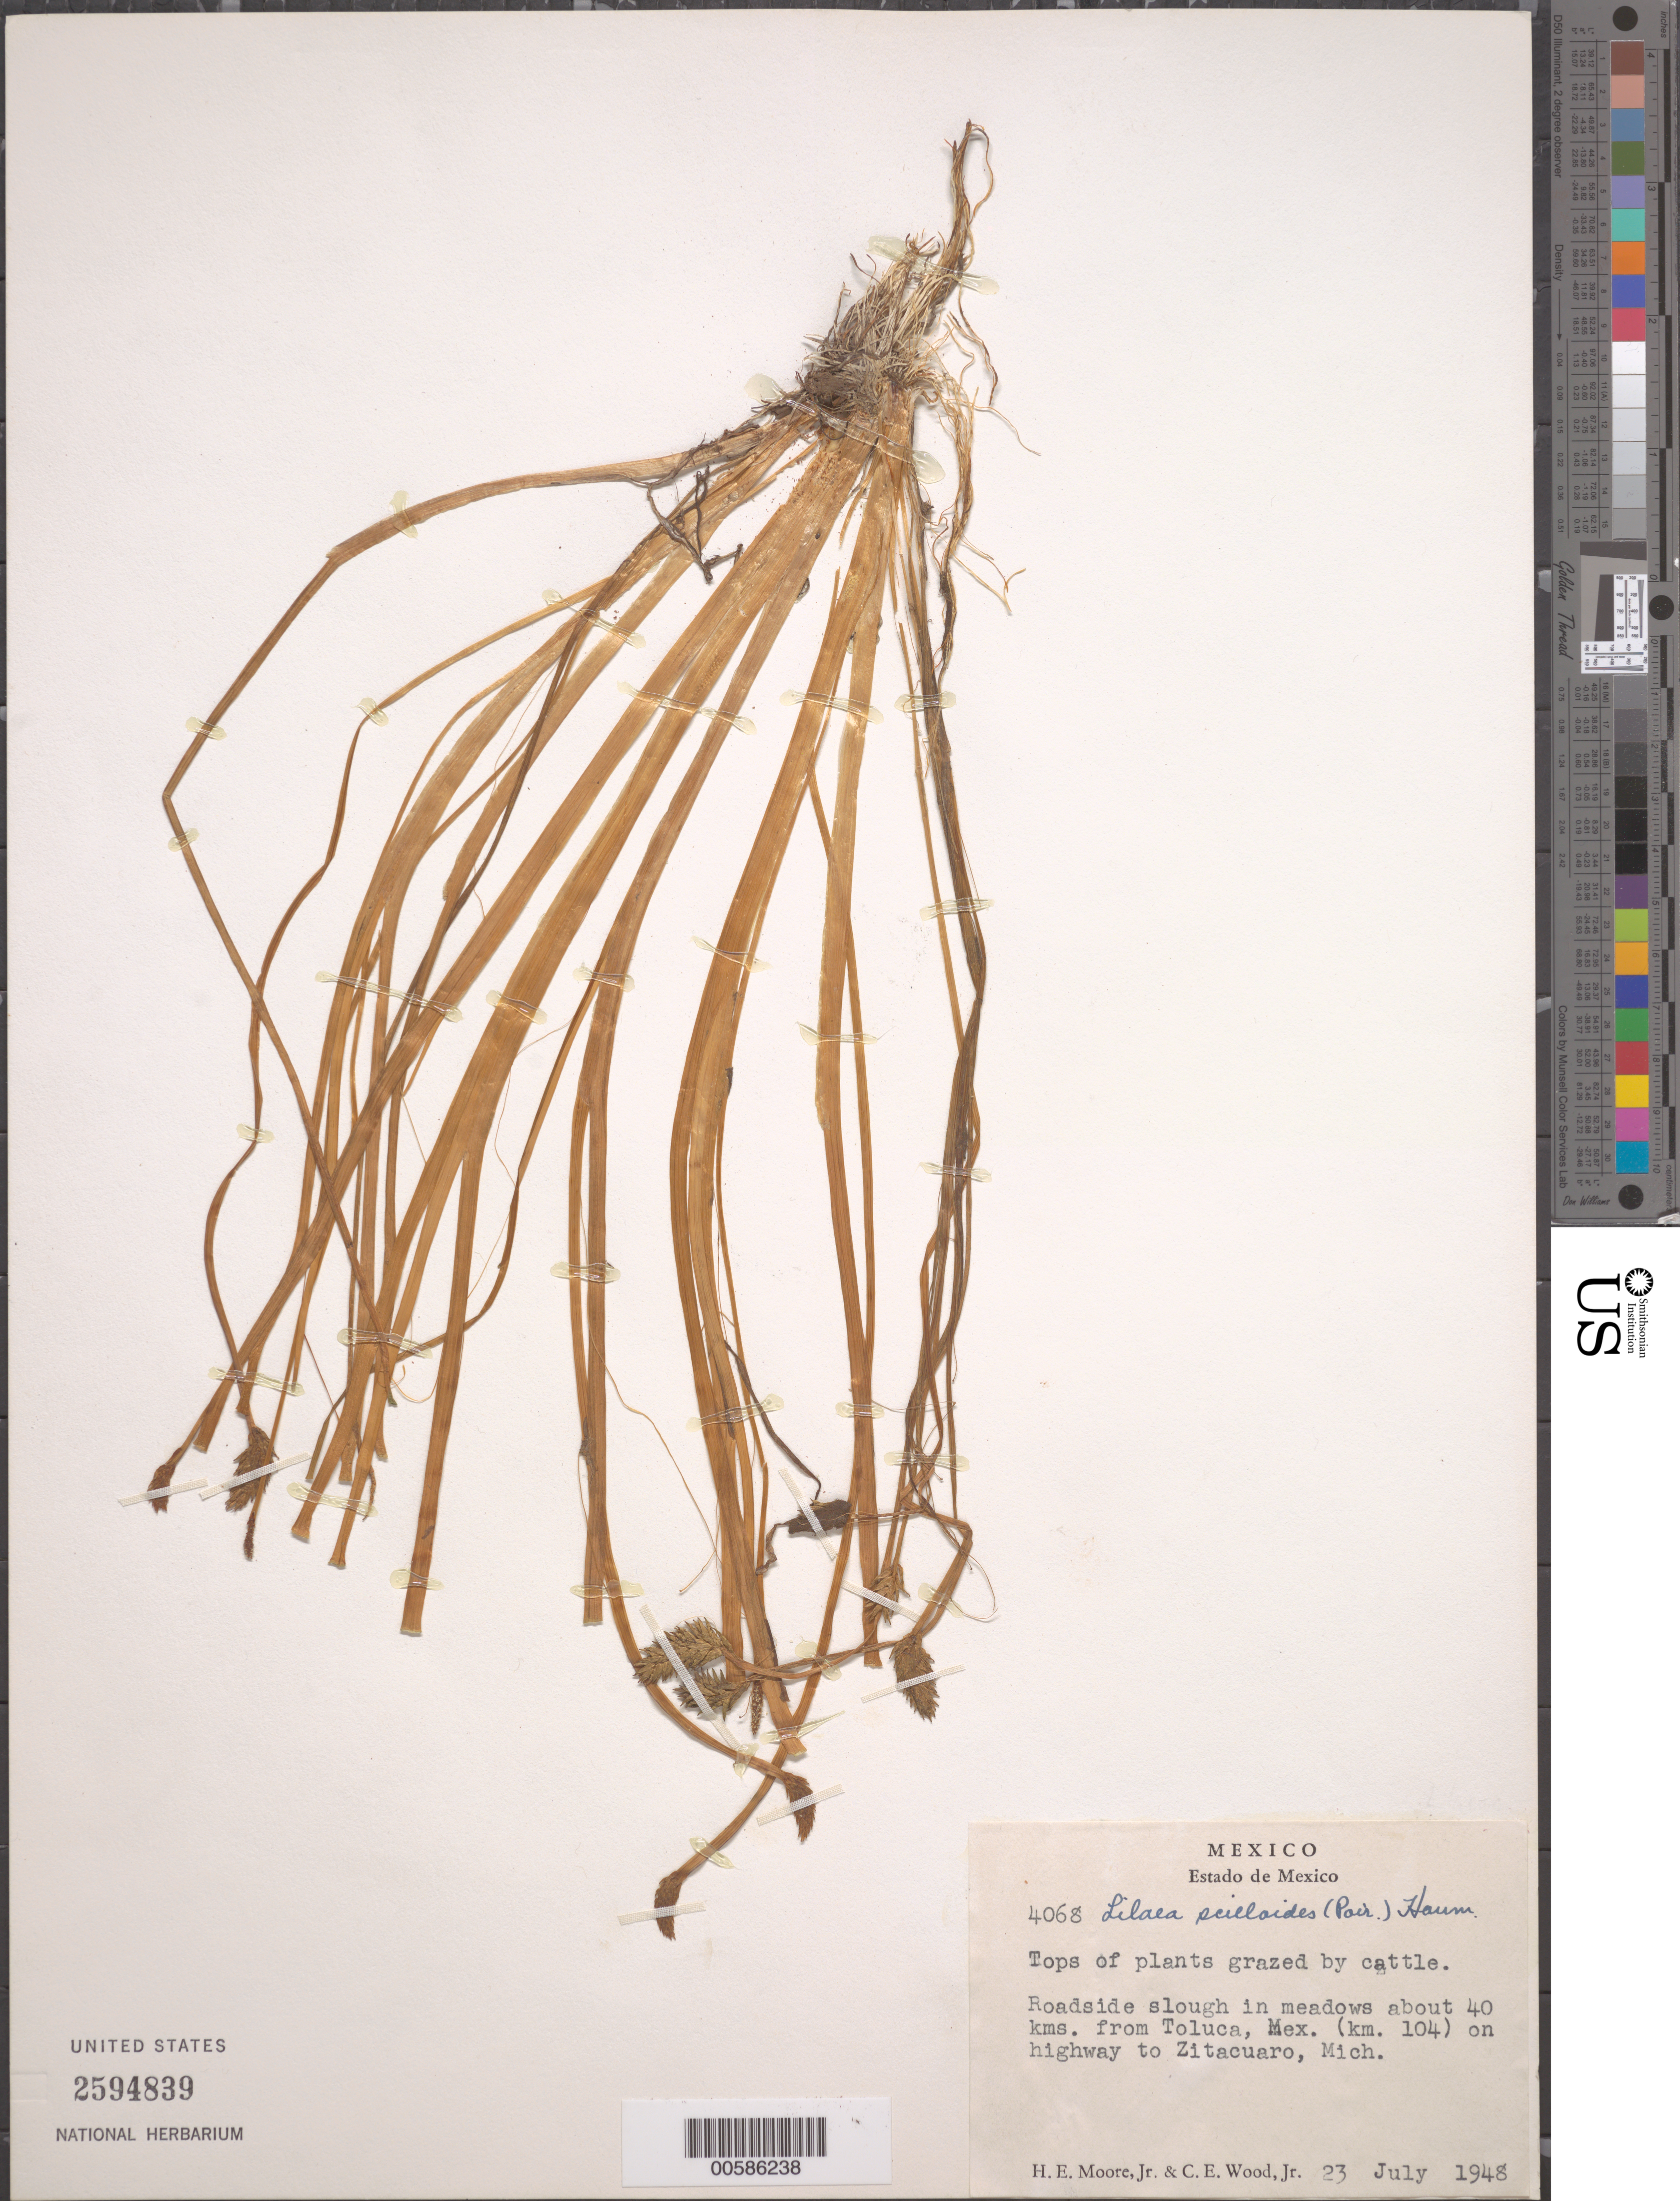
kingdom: Plantae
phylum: Tracheophyta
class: Liliopsida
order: Alismatales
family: Juncaginaceae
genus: Triglochin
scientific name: Triglochin scilloides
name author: (Poir.) Mering & Kadereit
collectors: H. E. Moore & C. E. Wood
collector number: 4068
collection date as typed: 23 Jul 1948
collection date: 1948-07-23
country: Mexico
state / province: México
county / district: Toluca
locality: On hwy to Zitacuaro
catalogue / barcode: US 2594839